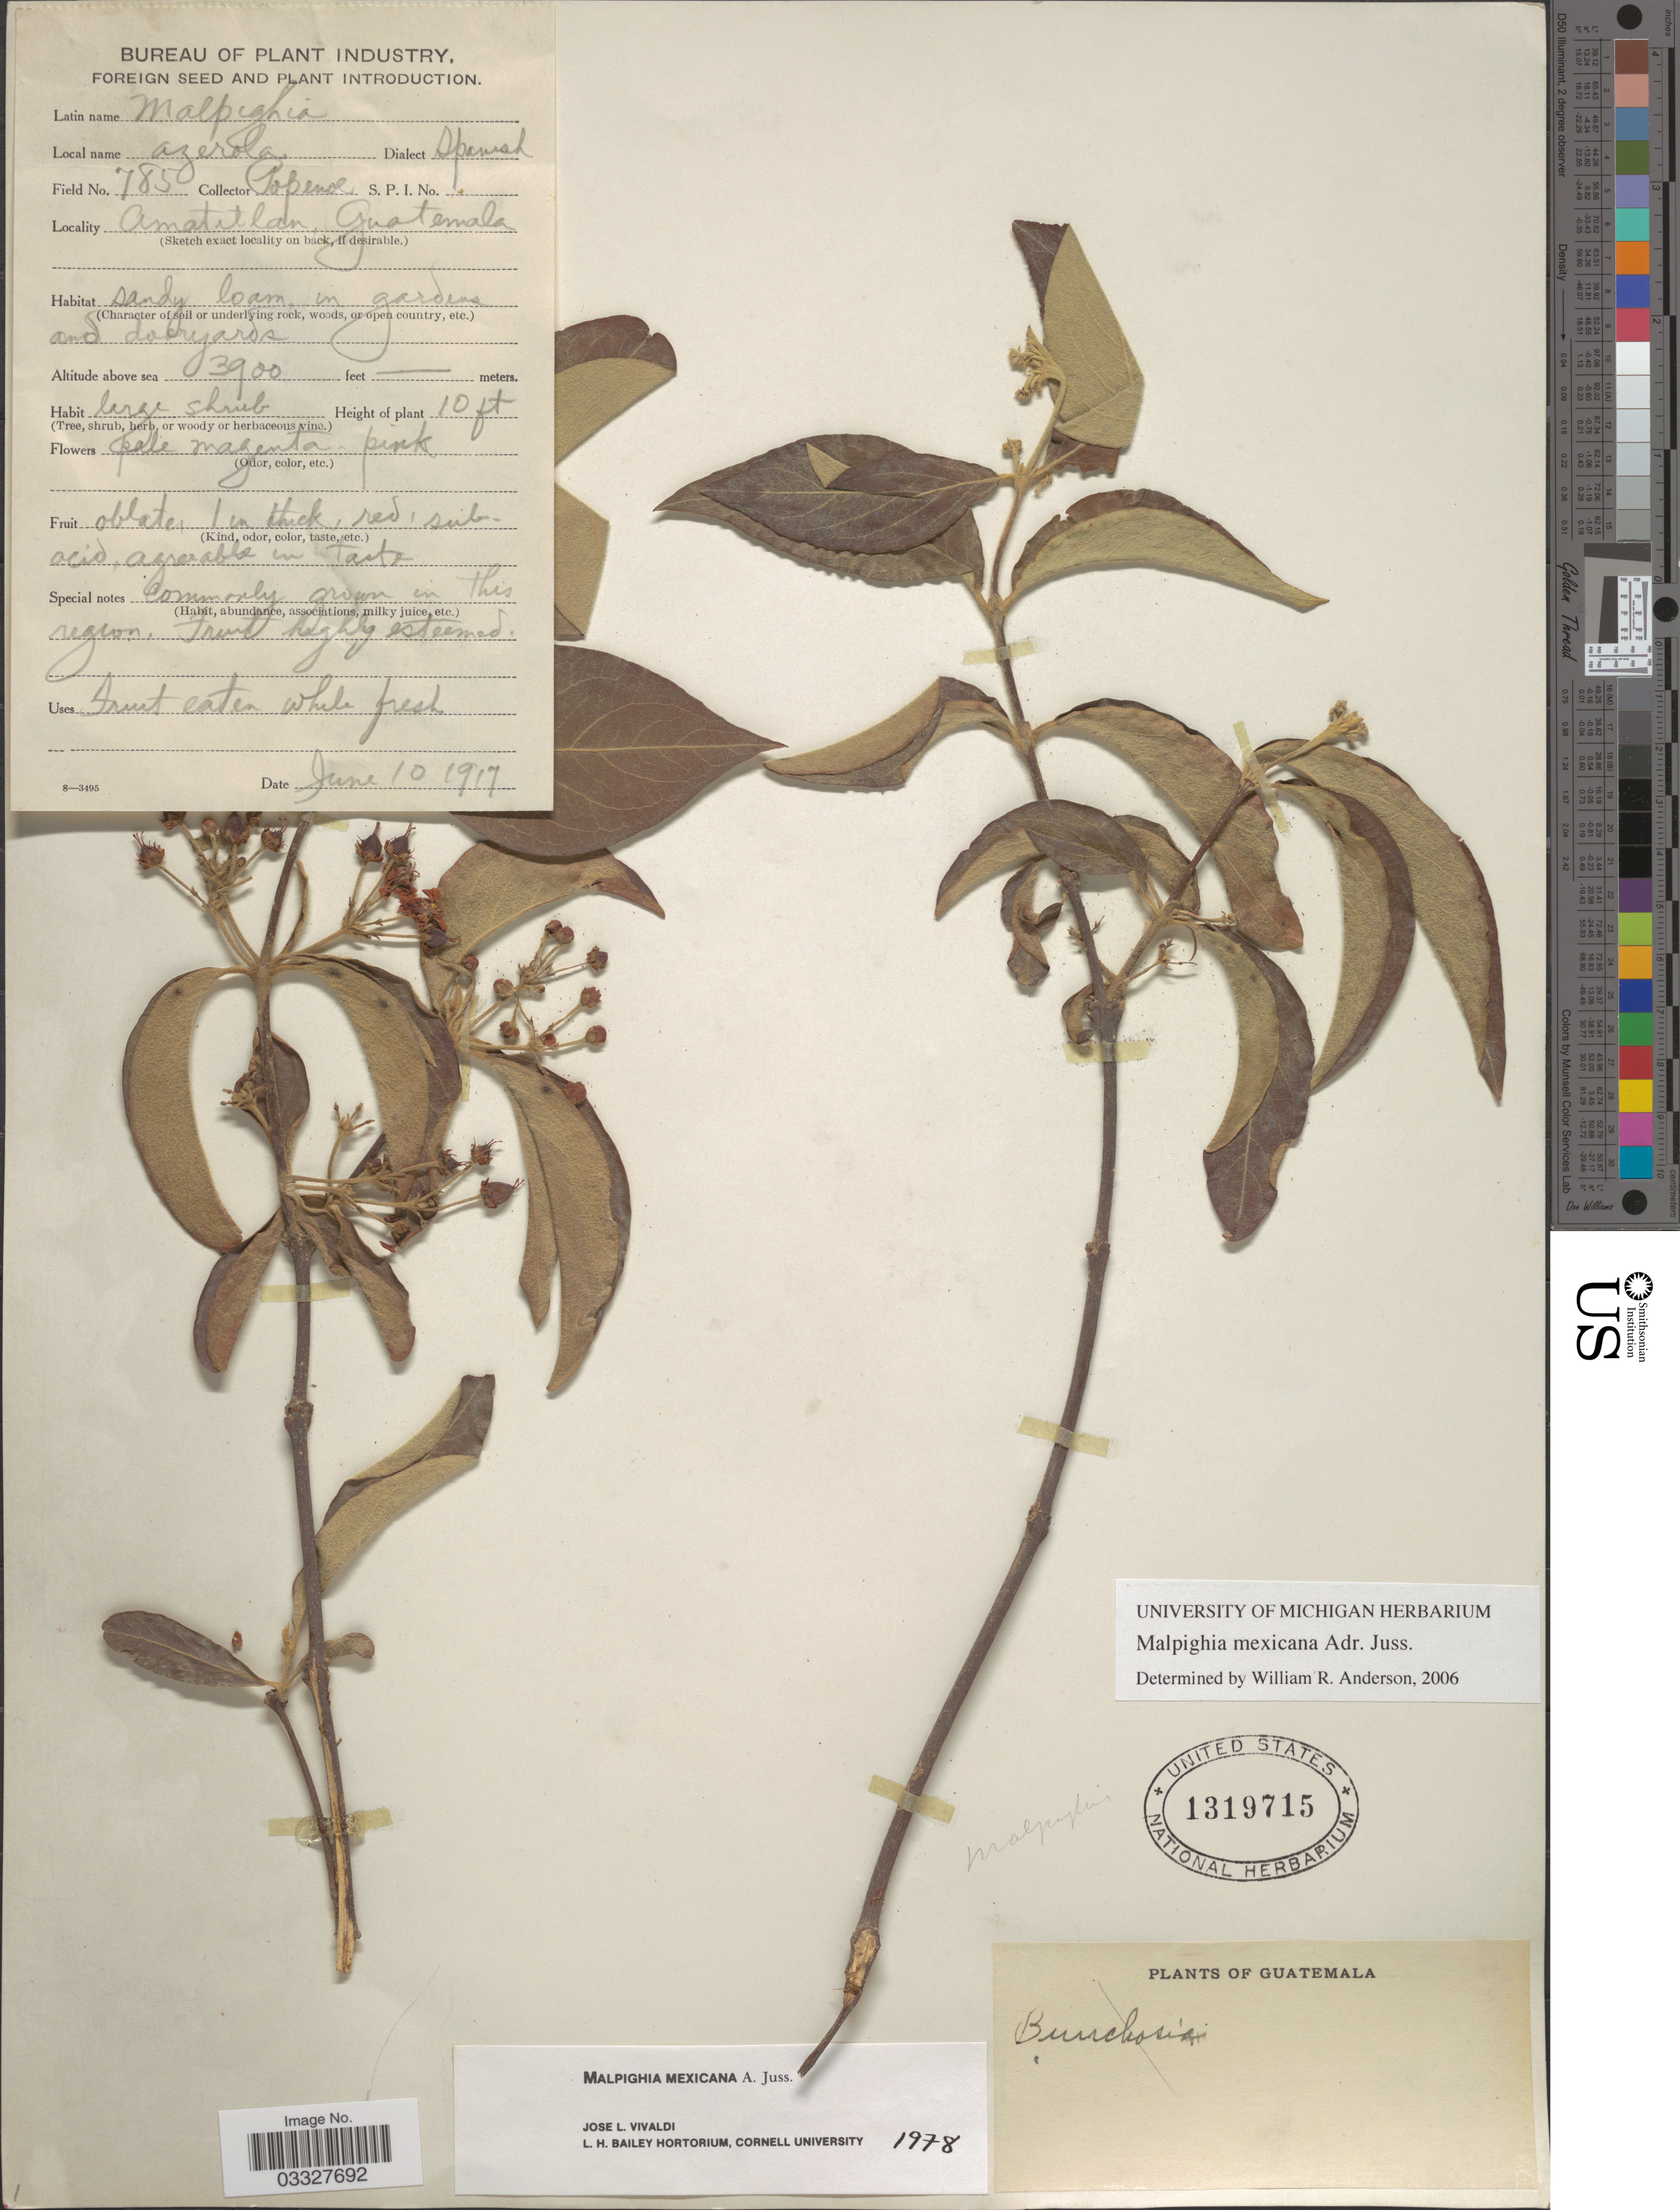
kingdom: Plantae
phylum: Tracheophyta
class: Magnoliopsida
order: Malpighiales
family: Malpighiaceae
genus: Malpighia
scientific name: Malpighia mexicana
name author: A. Juss.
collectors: -- Popenoe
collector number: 785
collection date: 1917-06-10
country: Guatemala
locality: Amatitlan.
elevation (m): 1189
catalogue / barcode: US 1319715